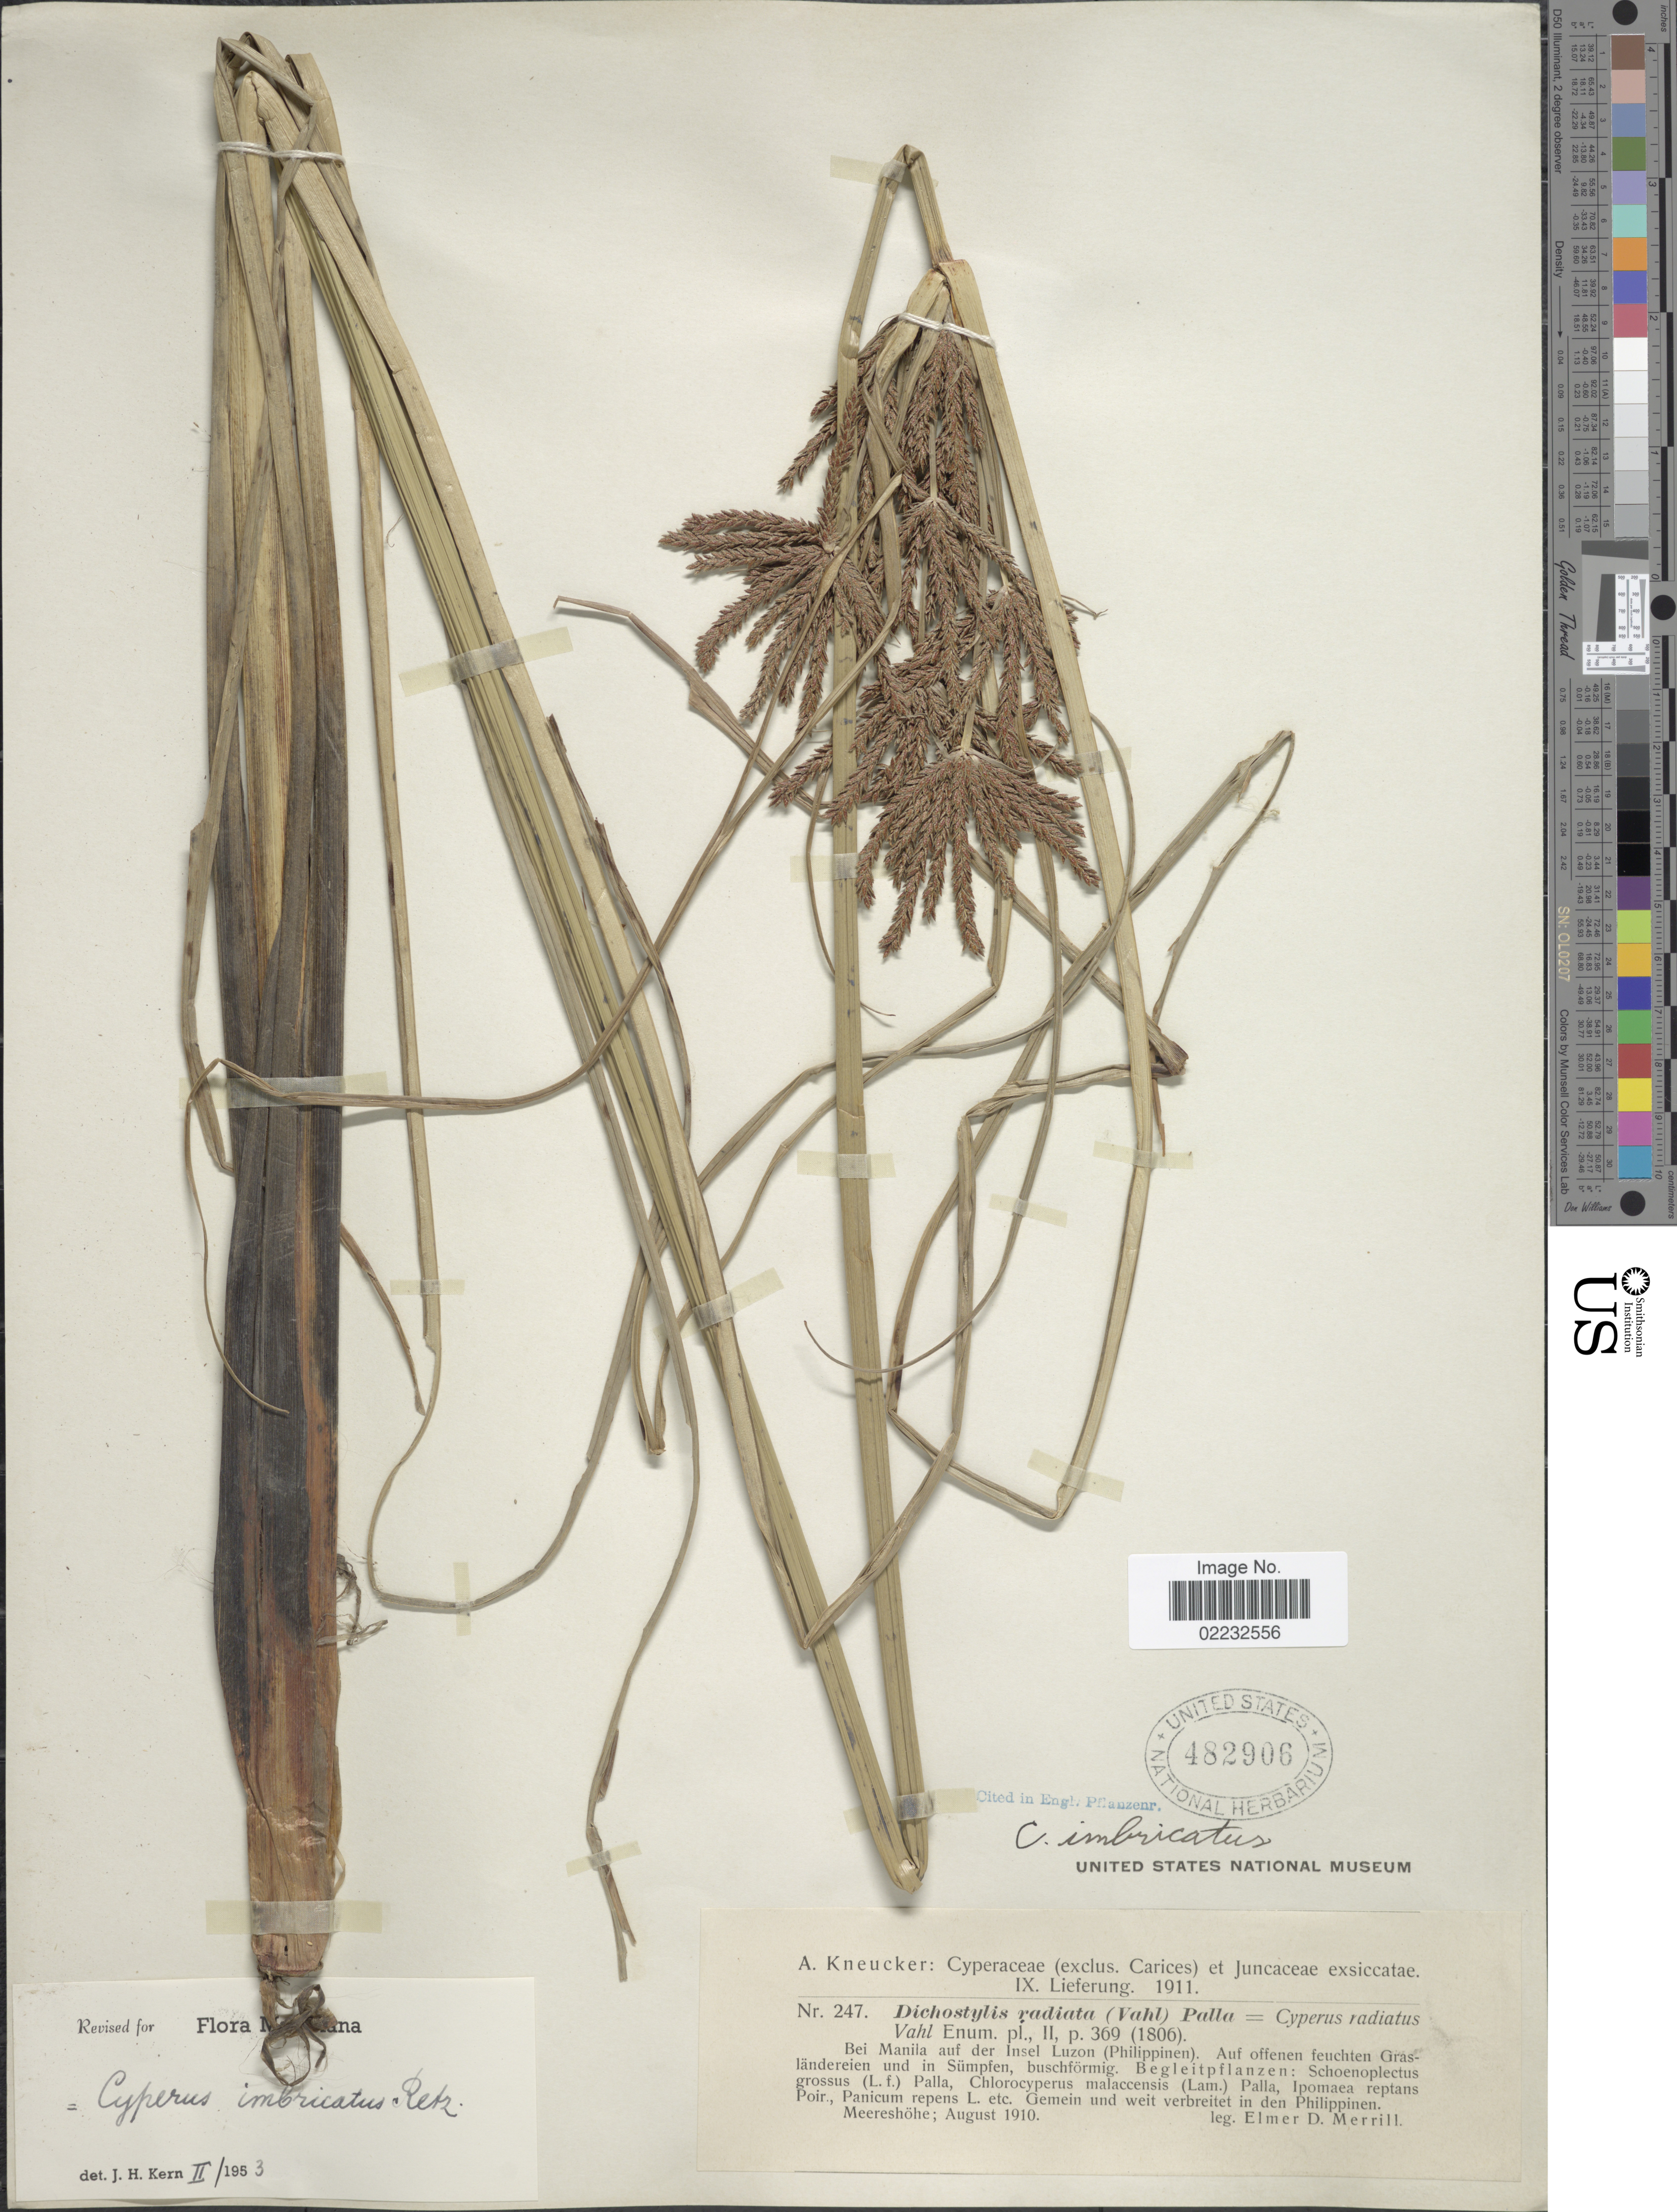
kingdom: Plantae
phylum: Tracheophyta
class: Liliopsida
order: Poales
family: Cyperaceae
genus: Cyperus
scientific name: Cyperus imbricatus Retz.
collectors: E. D. Merrill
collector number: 247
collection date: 1910-08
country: Philippines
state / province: National Capital Region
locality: Bei Manila auf der Insel Luzon (Philippinen). Auf offenen feuchten Graslandereiren und in Sumpfen, buschformig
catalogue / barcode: US 482906